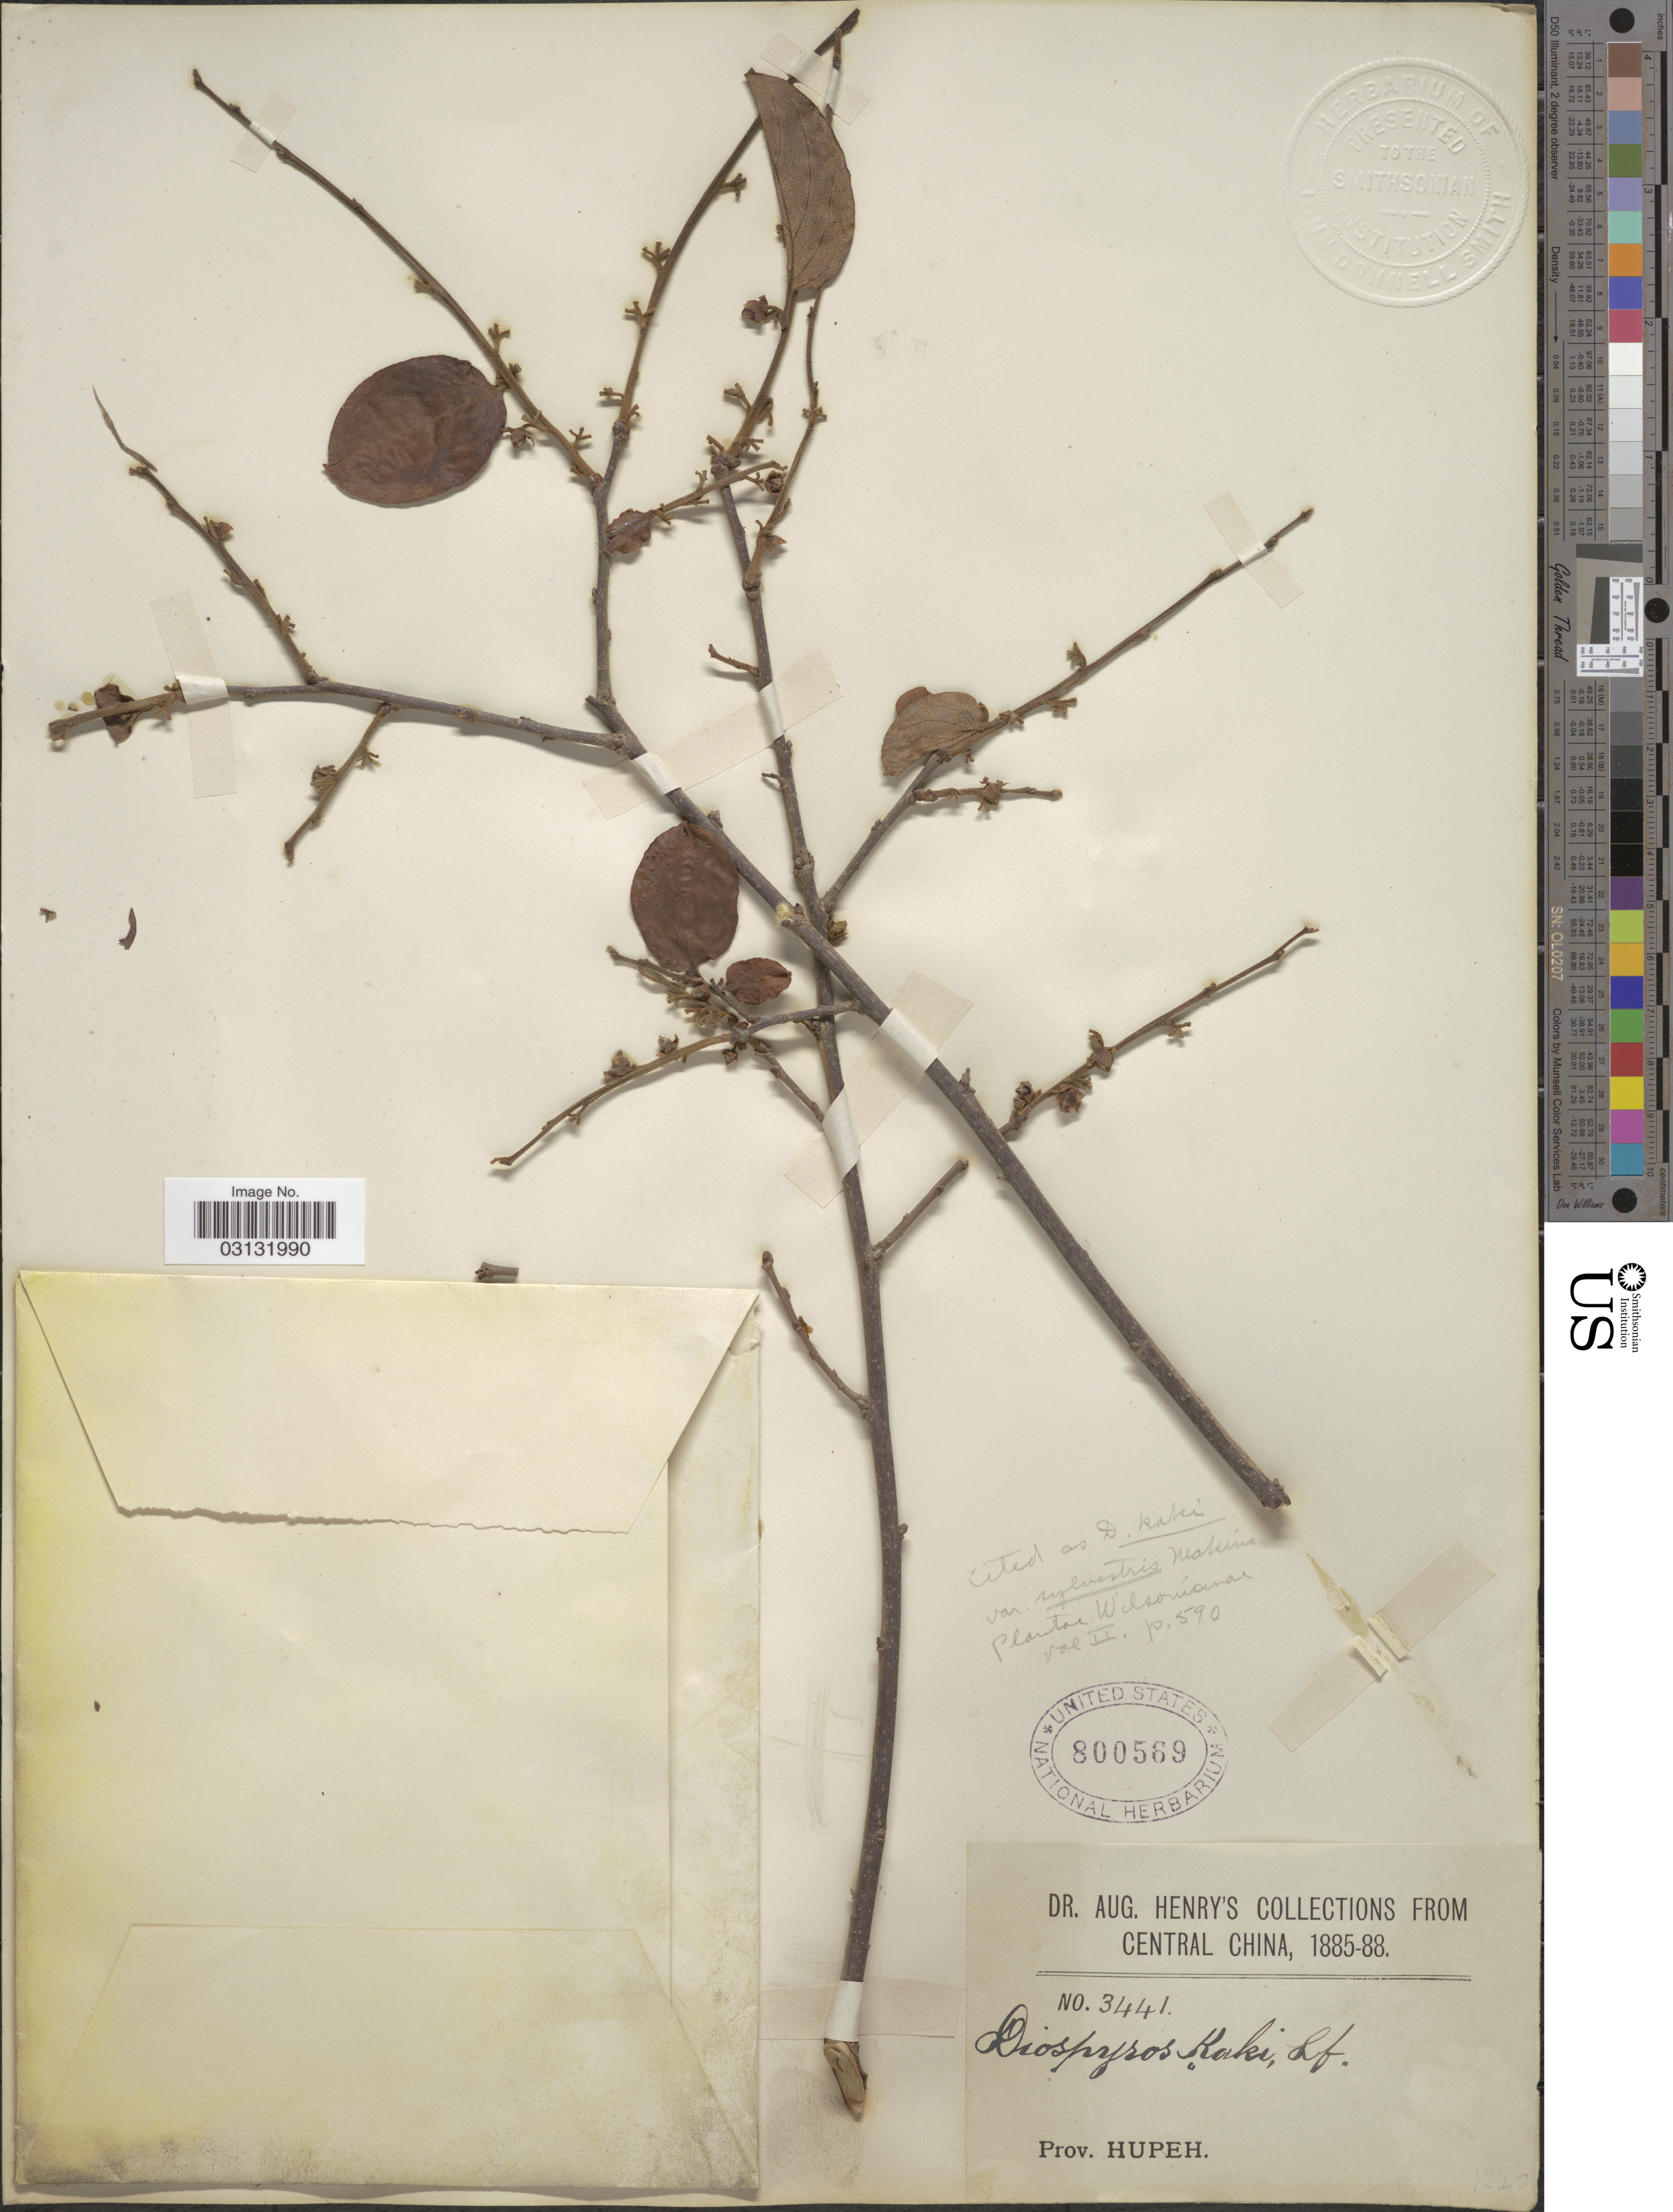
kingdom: Plantae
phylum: Tracheophyta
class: Magnoliopsida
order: Ericales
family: Ebenaceae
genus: Diospyros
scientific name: Diospyros kaki var. silvestris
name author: Makino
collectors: A. Henry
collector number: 3441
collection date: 1885/1888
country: China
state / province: Hubei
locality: Central China. Prov. Hupeh.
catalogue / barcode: US 800569